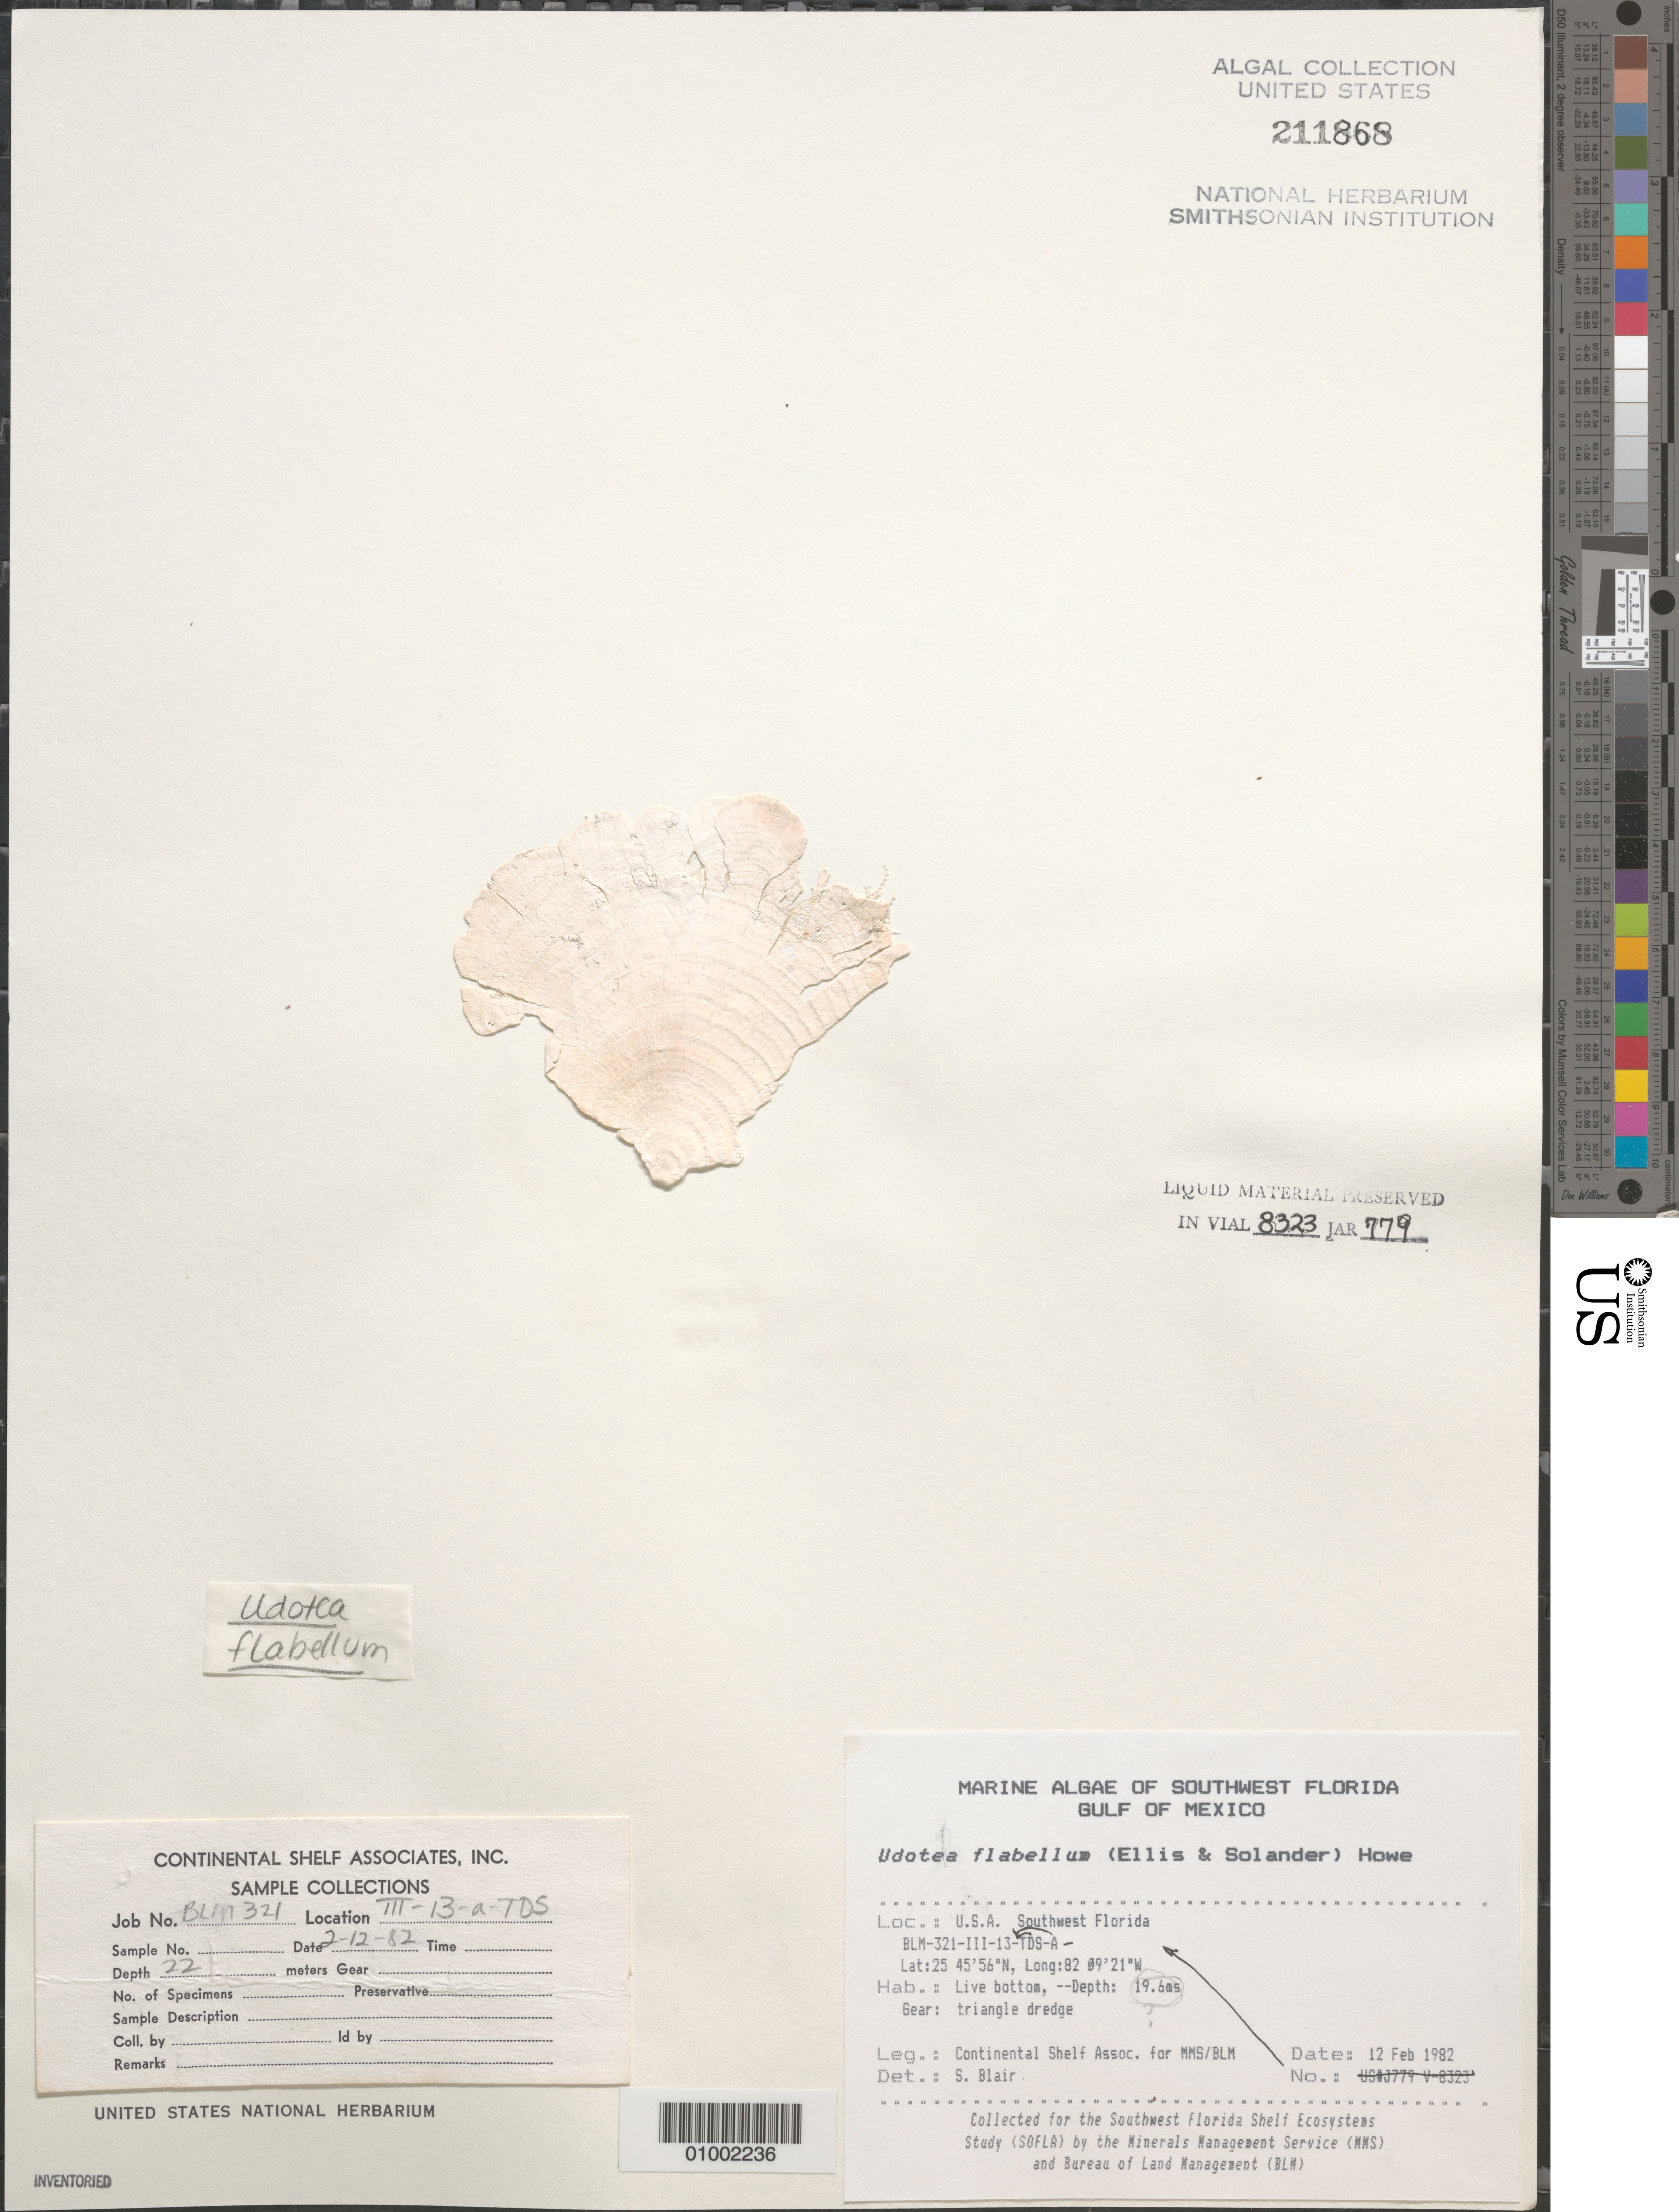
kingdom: Plantae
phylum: Chlorophyta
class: Ulvophyceae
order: Bryopsidales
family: Udoteaceae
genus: Udotea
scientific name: Udotea flabellum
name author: (J. Ellis & Sol.) M. Howe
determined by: Blair, S. M.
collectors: Continental Shelf Associates for the MMS/BLM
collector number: BLM-321-III-13-A-TDS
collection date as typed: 12 Feb 1982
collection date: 1982-02-12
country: United States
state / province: Florida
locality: Gulf of Mexico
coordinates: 25 45'56"N, 82 09'21"W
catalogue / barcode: US 211868